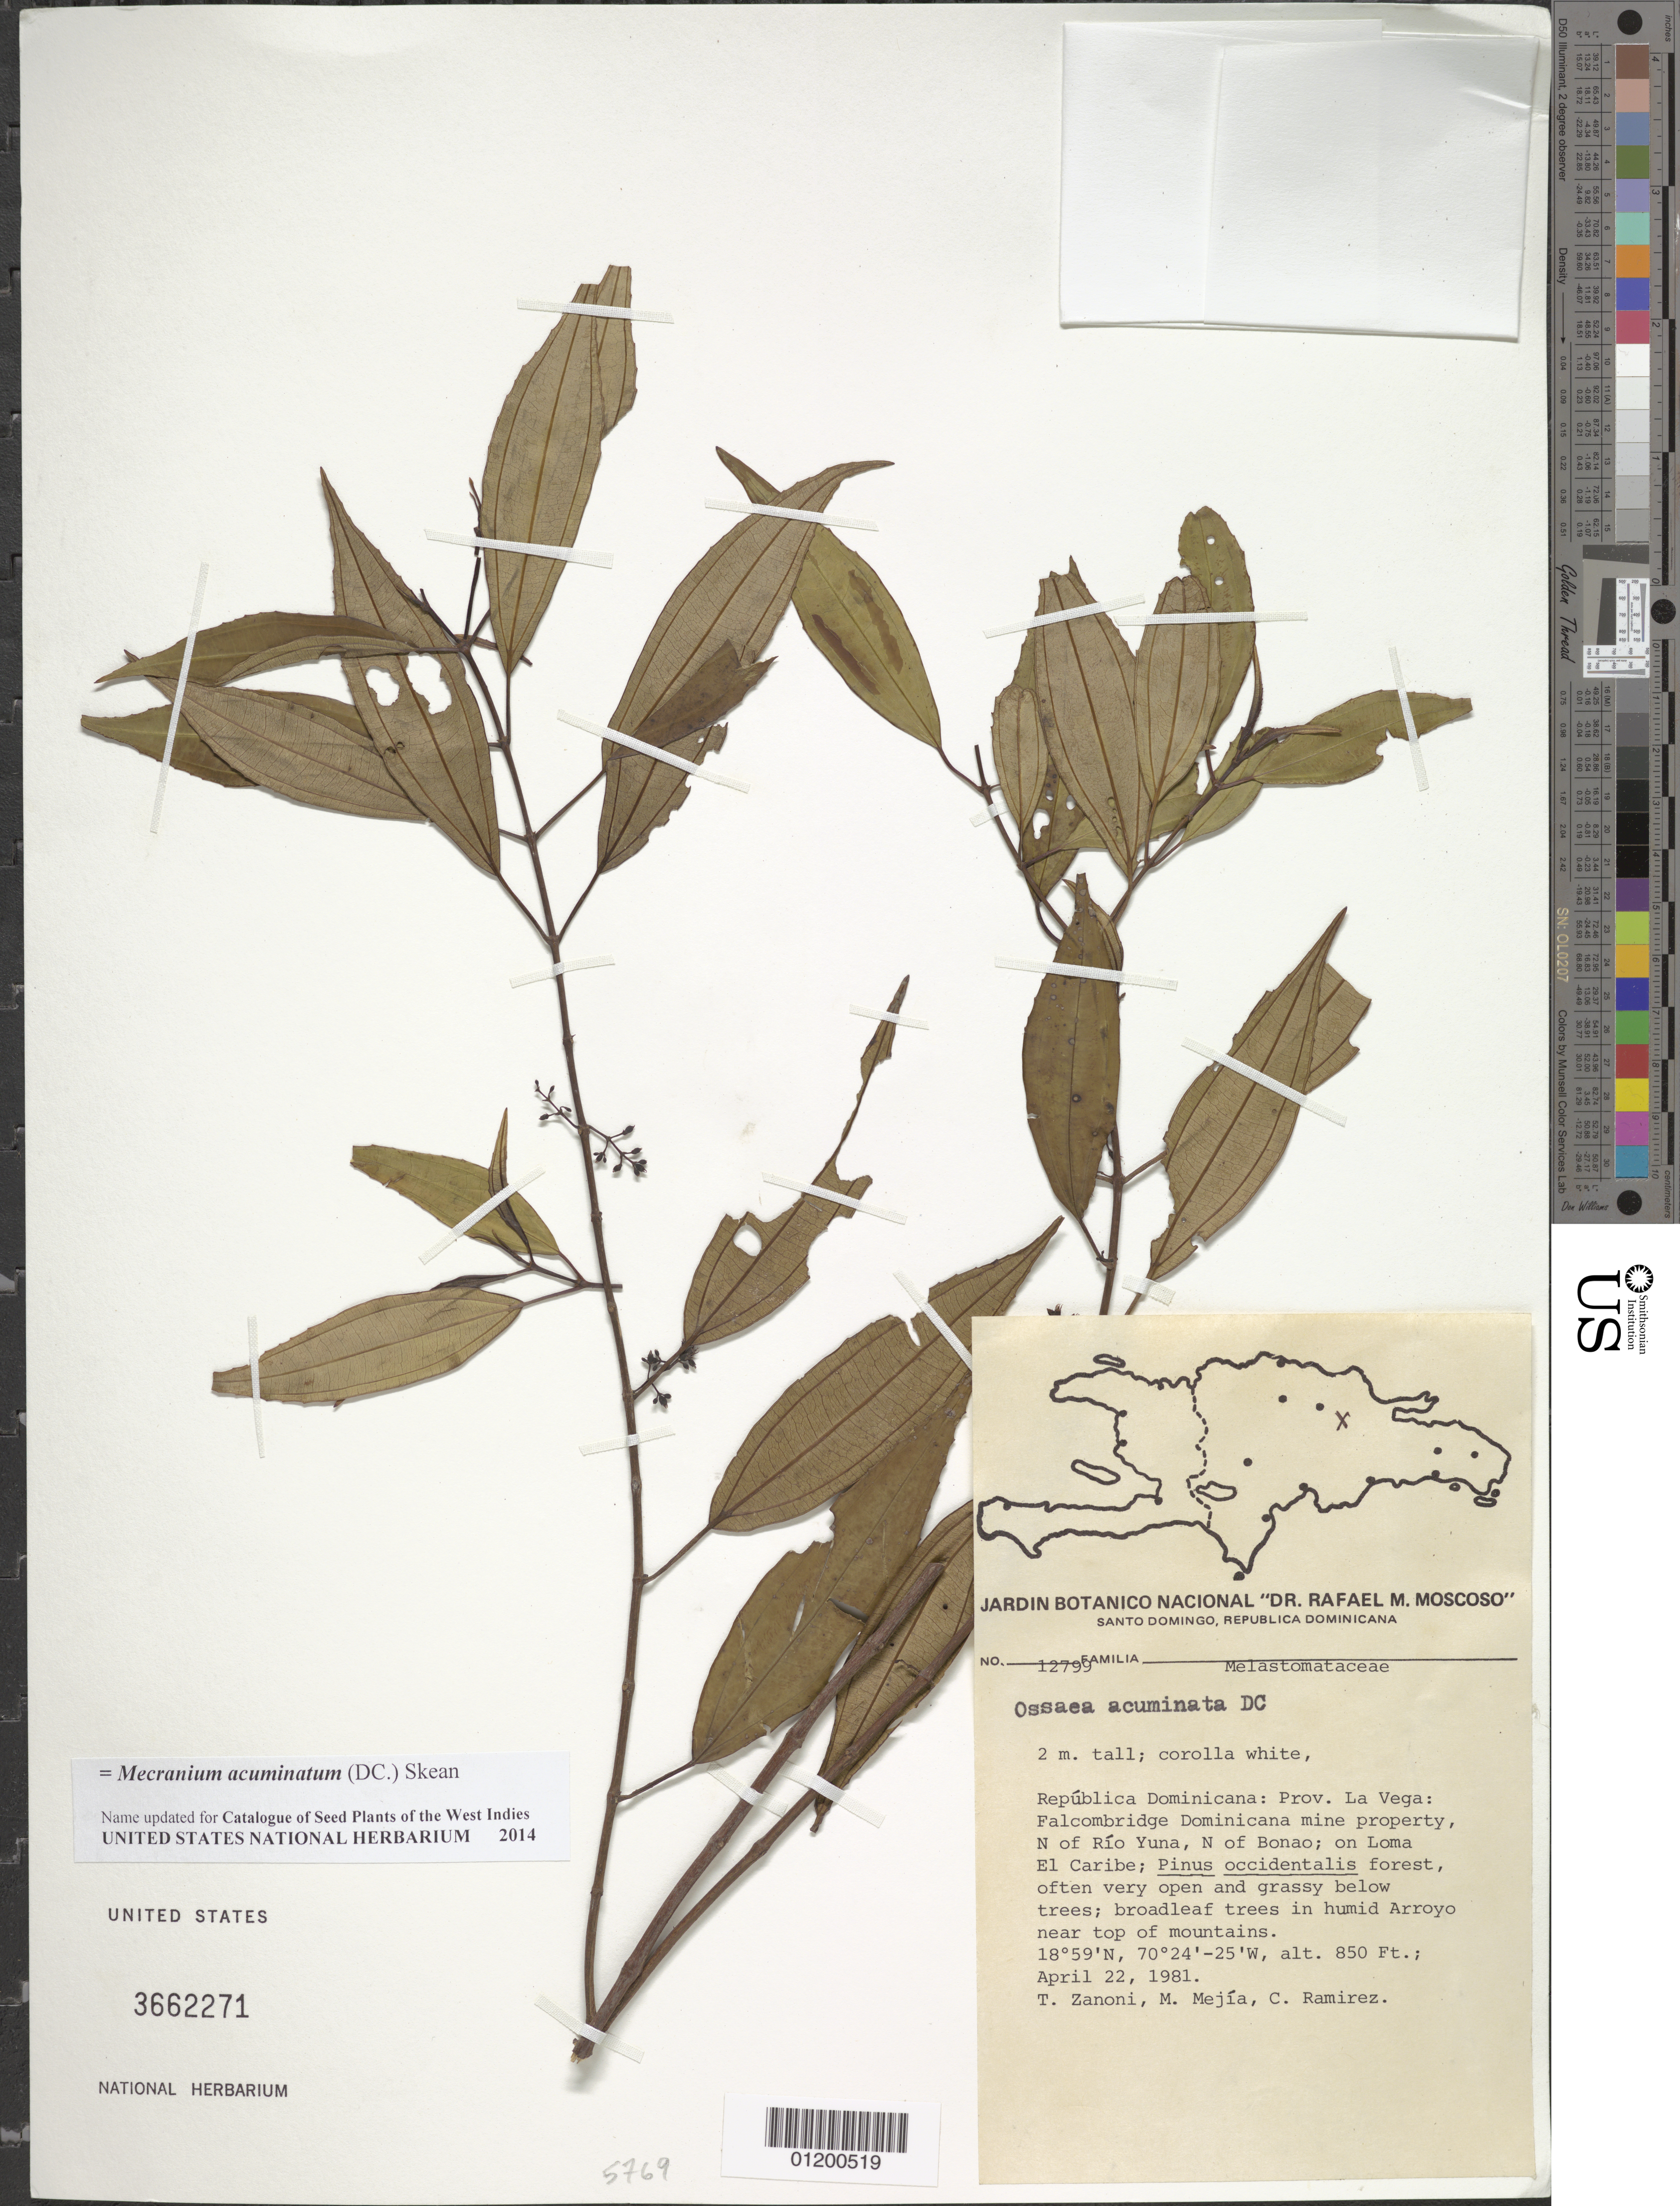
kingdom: Plantae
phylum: Tracheophyta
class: Magnoliopsida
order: Myrtales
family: Melastomataceae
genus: Mecranium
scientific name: Mecranium acuminatum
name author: (DC.) Skean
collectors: T. A. Zanoni, M. Mejia & C. Ramirez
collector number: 12799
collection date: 1981-04-22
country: Dominican Republic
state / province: La Vega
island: Hispaniola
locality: Falcombridge Dominicana mine property: N of Río Yuna, N of Bonao; on Loma El Caribe.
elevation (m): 850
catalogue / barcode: US 3662271